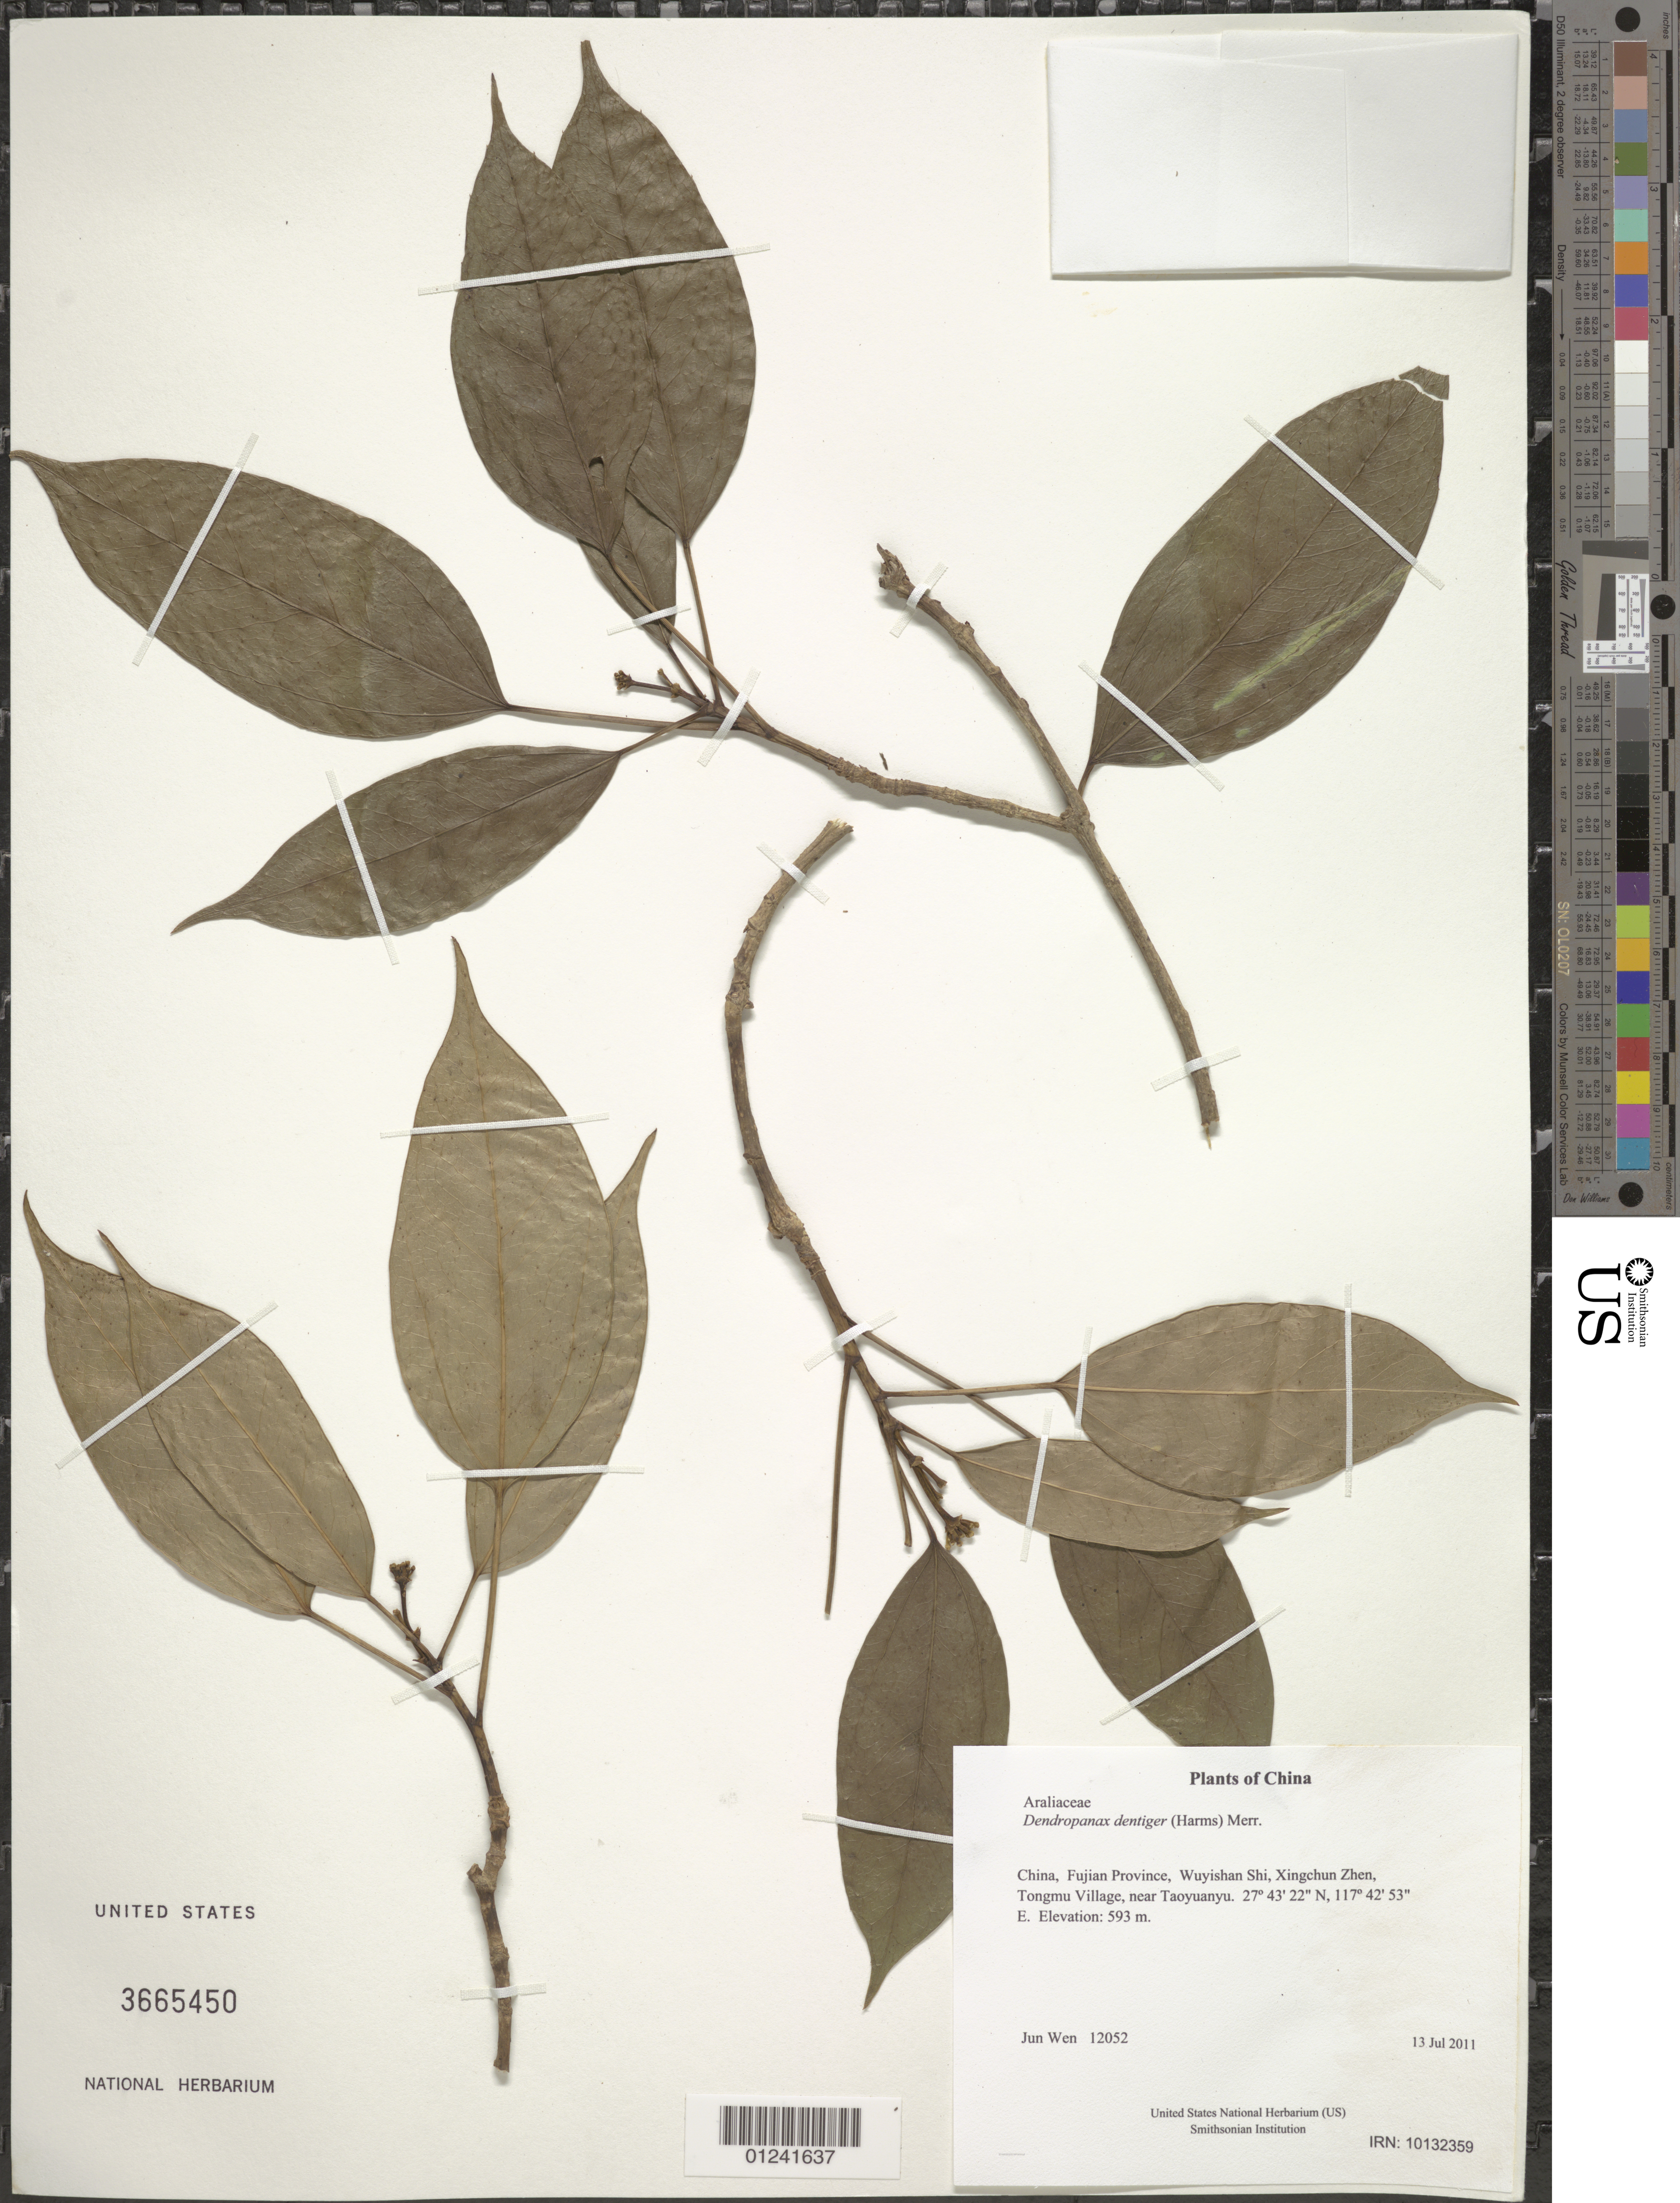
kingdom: Plantae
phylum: Tracheophyta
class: Magnoliopsida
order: Apiales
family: Araliaceae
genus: Dendropanax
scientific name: Dendropanax dentigerus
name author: (Harms) Merr.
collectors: J. Wen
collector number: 12052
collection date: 2011-07-13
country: China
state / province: Fujian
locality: Wuyishan Shi, Xingchun Zhen, Tongmu Village, near Taoyuanyu.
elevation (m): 593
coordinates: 27 43 22.2 N, 117 42 52.9 E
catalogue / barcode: US 3665450